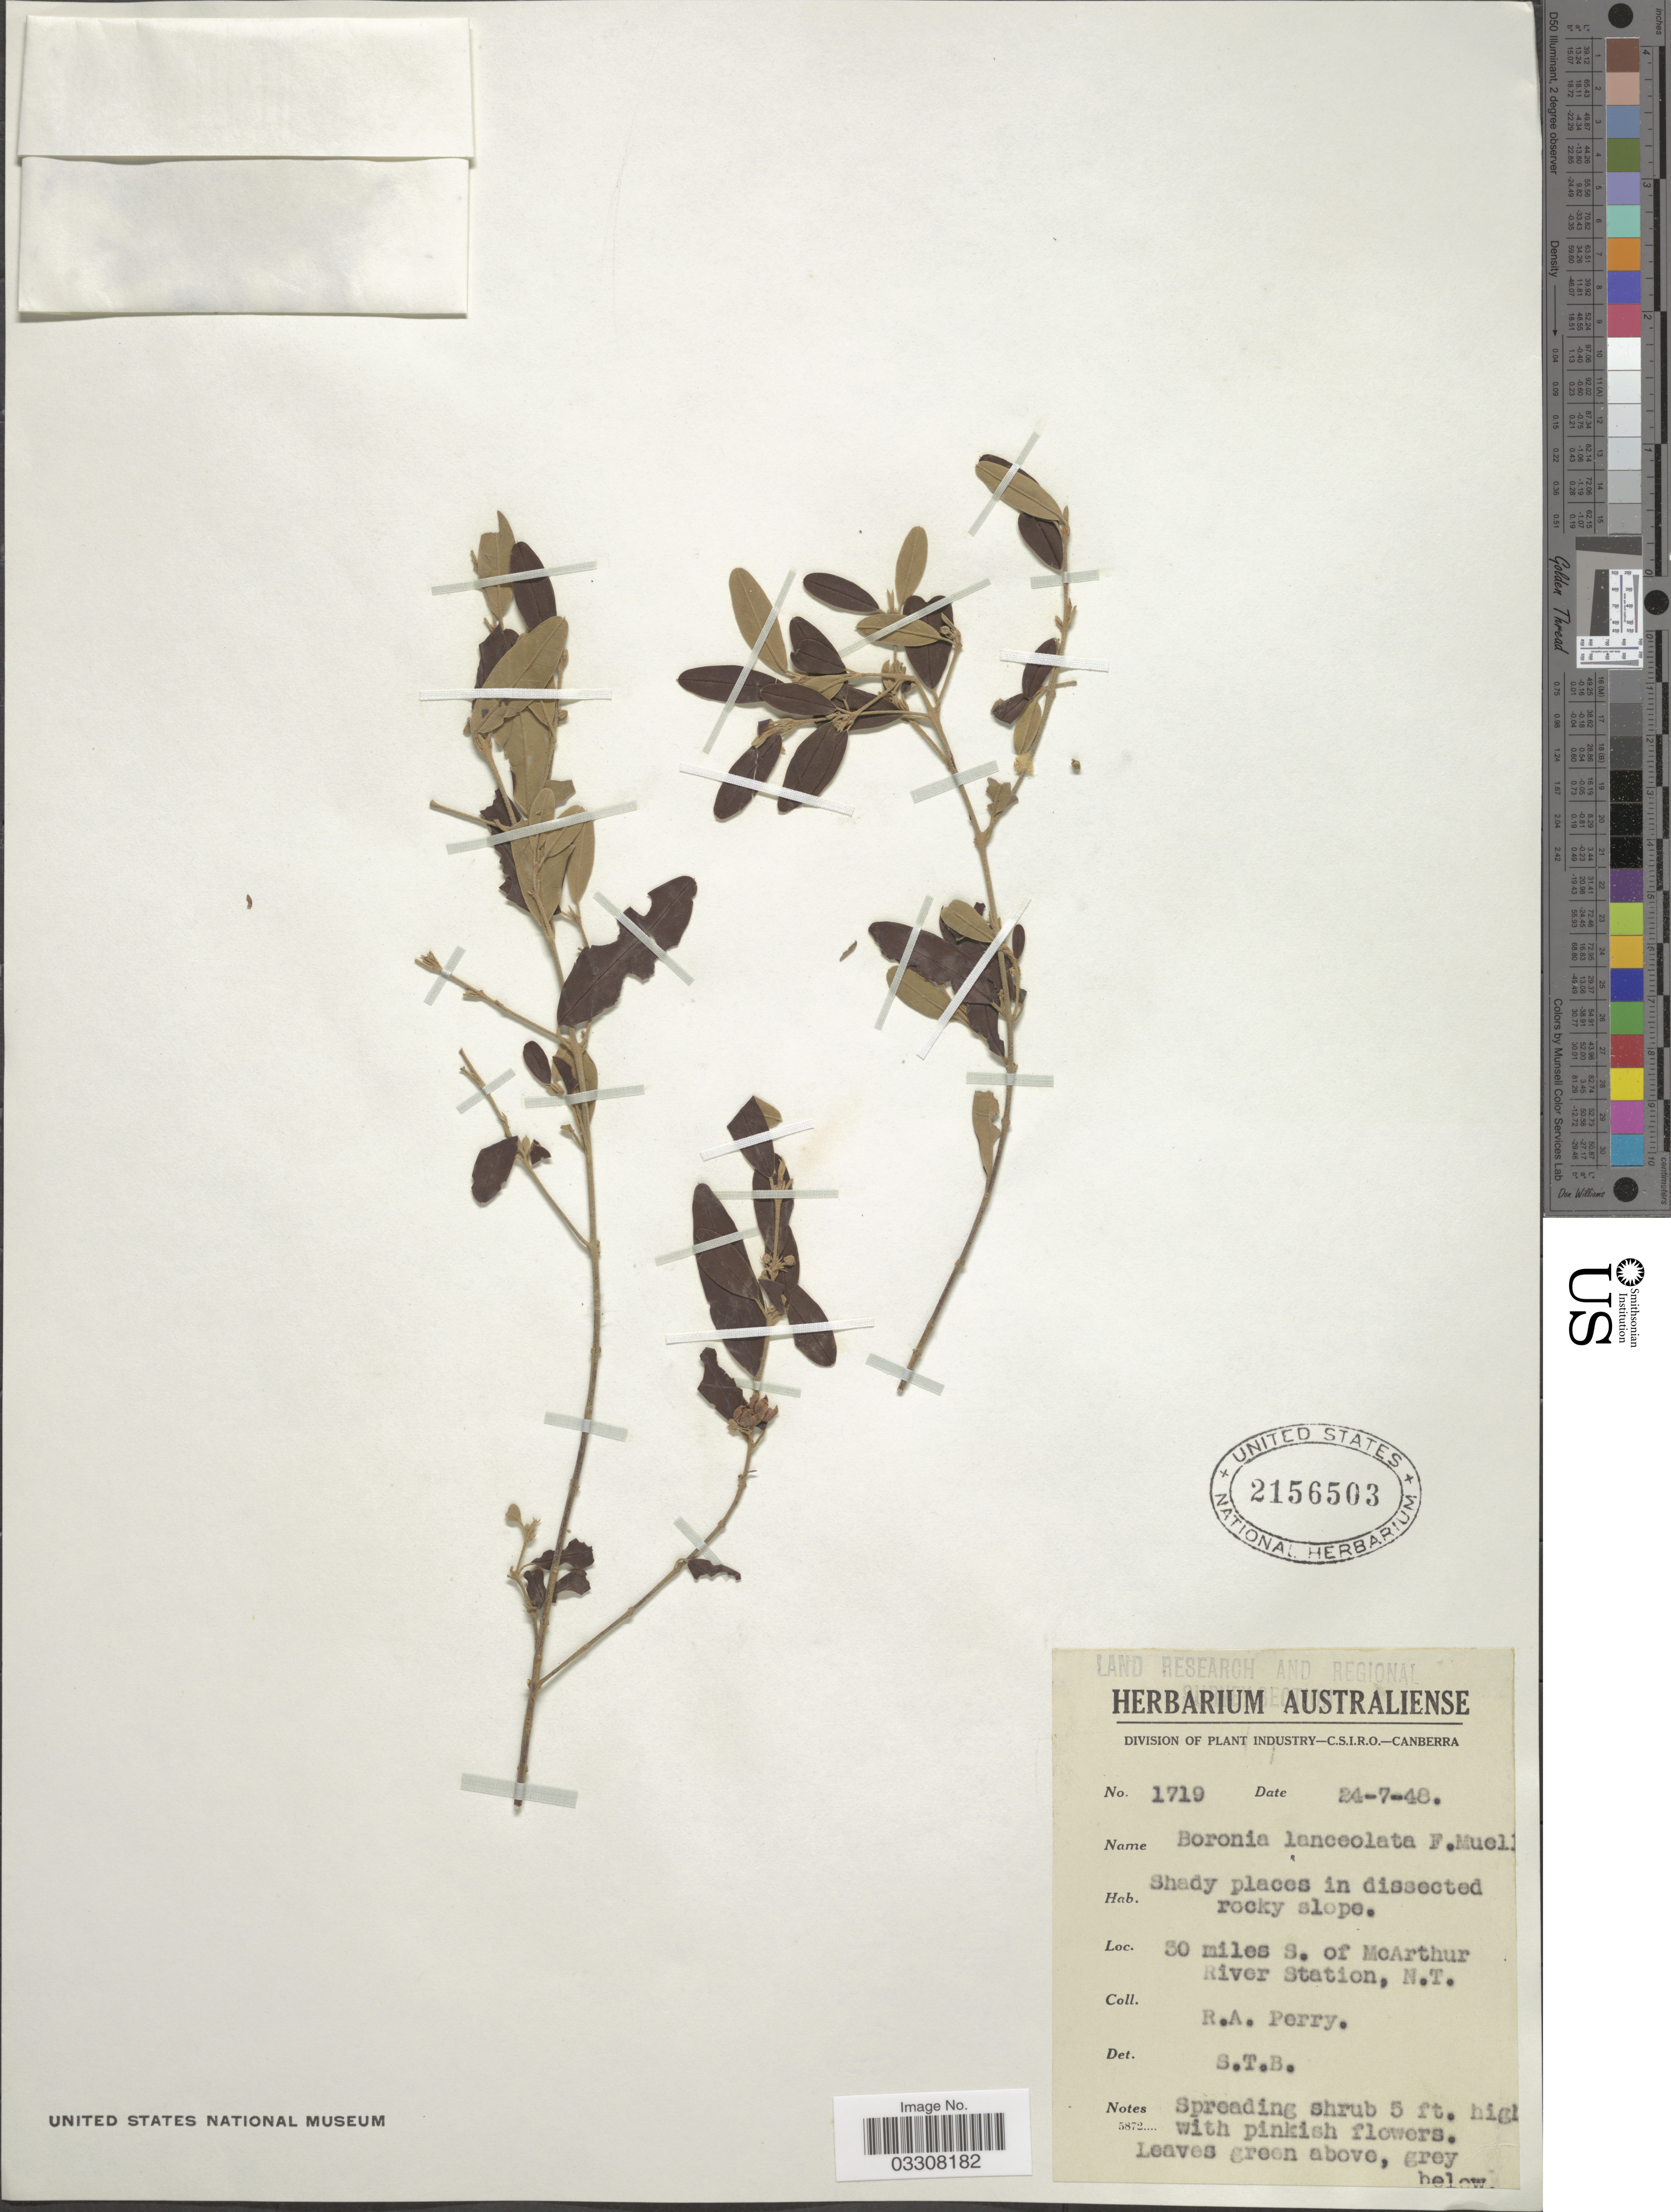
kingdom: Plantae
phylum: Tracheophyta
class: Magnoliopsida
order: Sapindales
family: Rutaceae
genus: Boronia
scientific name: Boronia lanceolata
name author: F. Muell.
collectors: Perry, R. A.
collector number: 1719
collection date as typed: Transcribed d/m/y: 24/7/48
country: Australia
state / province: Northern Territory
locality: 30 miles S. of McArthur River Station, N. T.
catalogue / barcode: US 2156503